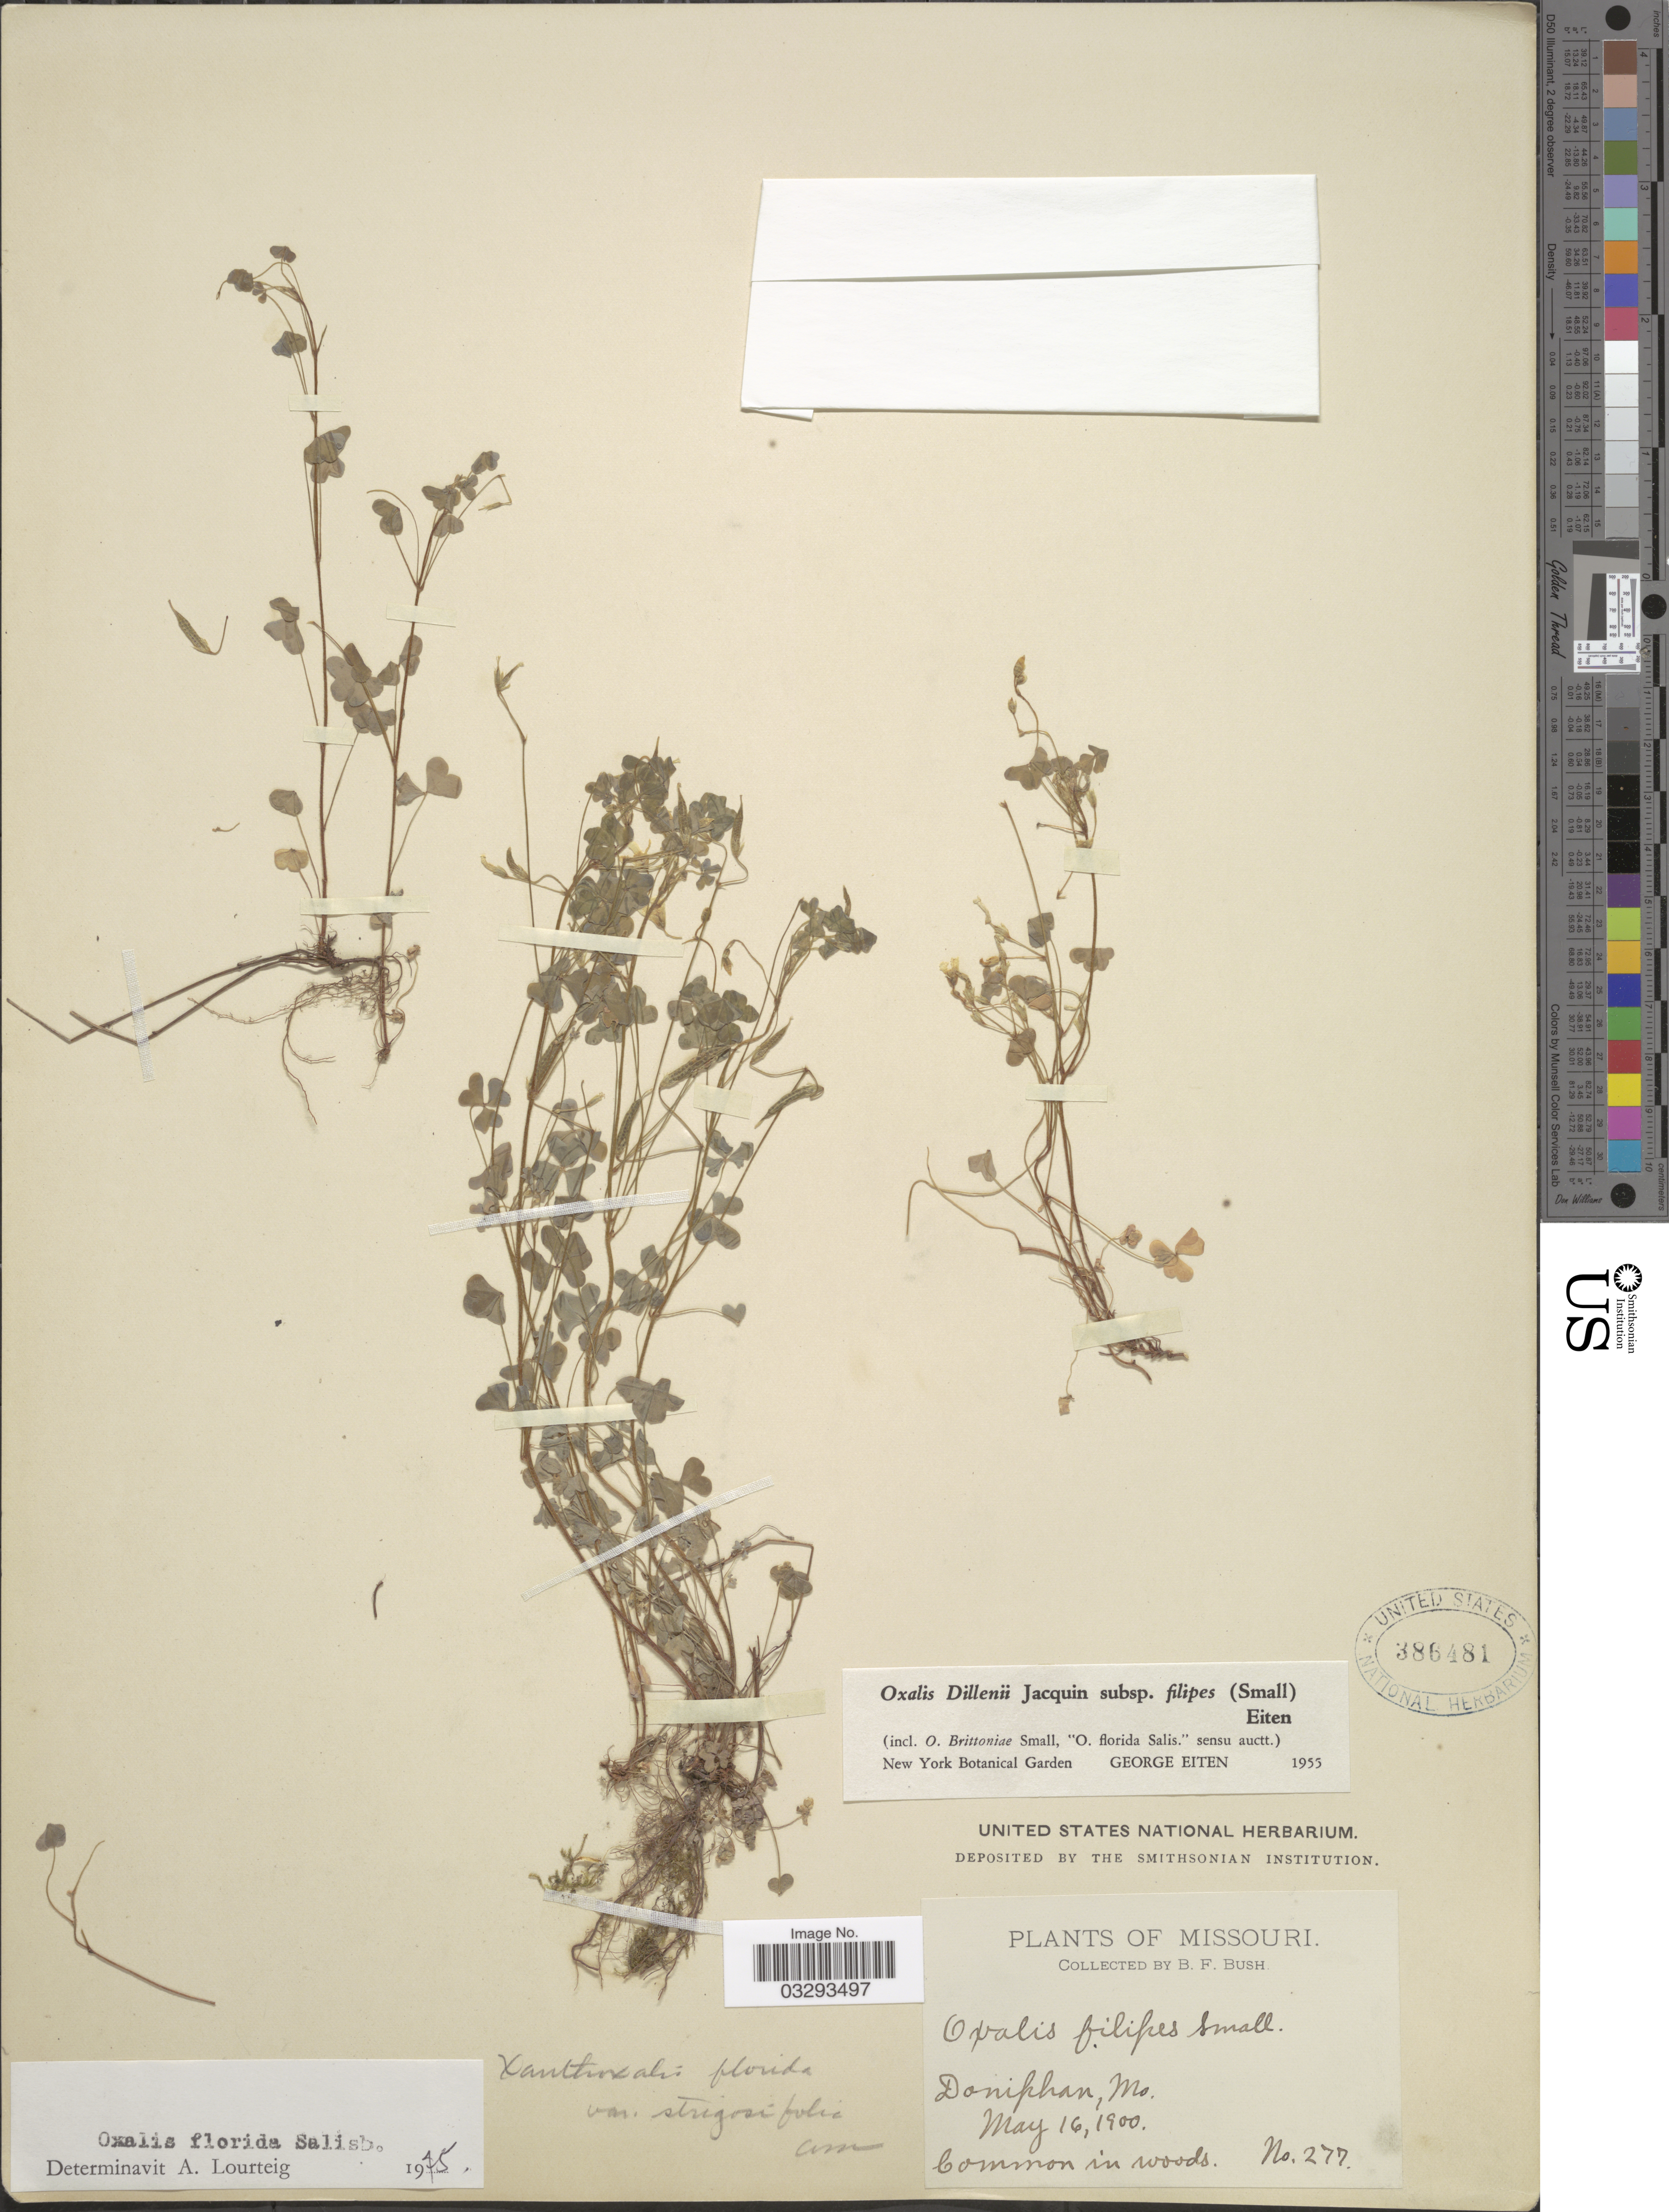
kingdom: Plantae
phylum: Tracheophyta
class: Magnoliopsida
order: Oxalidales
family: Oxalidaceae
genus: Oxalis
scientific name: Oxalis florida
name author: Salisb.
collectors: B. F. Bush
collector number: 277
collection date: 1900-05-16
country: United States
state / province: Missouri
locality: Doniphan.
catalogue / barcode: US 386481